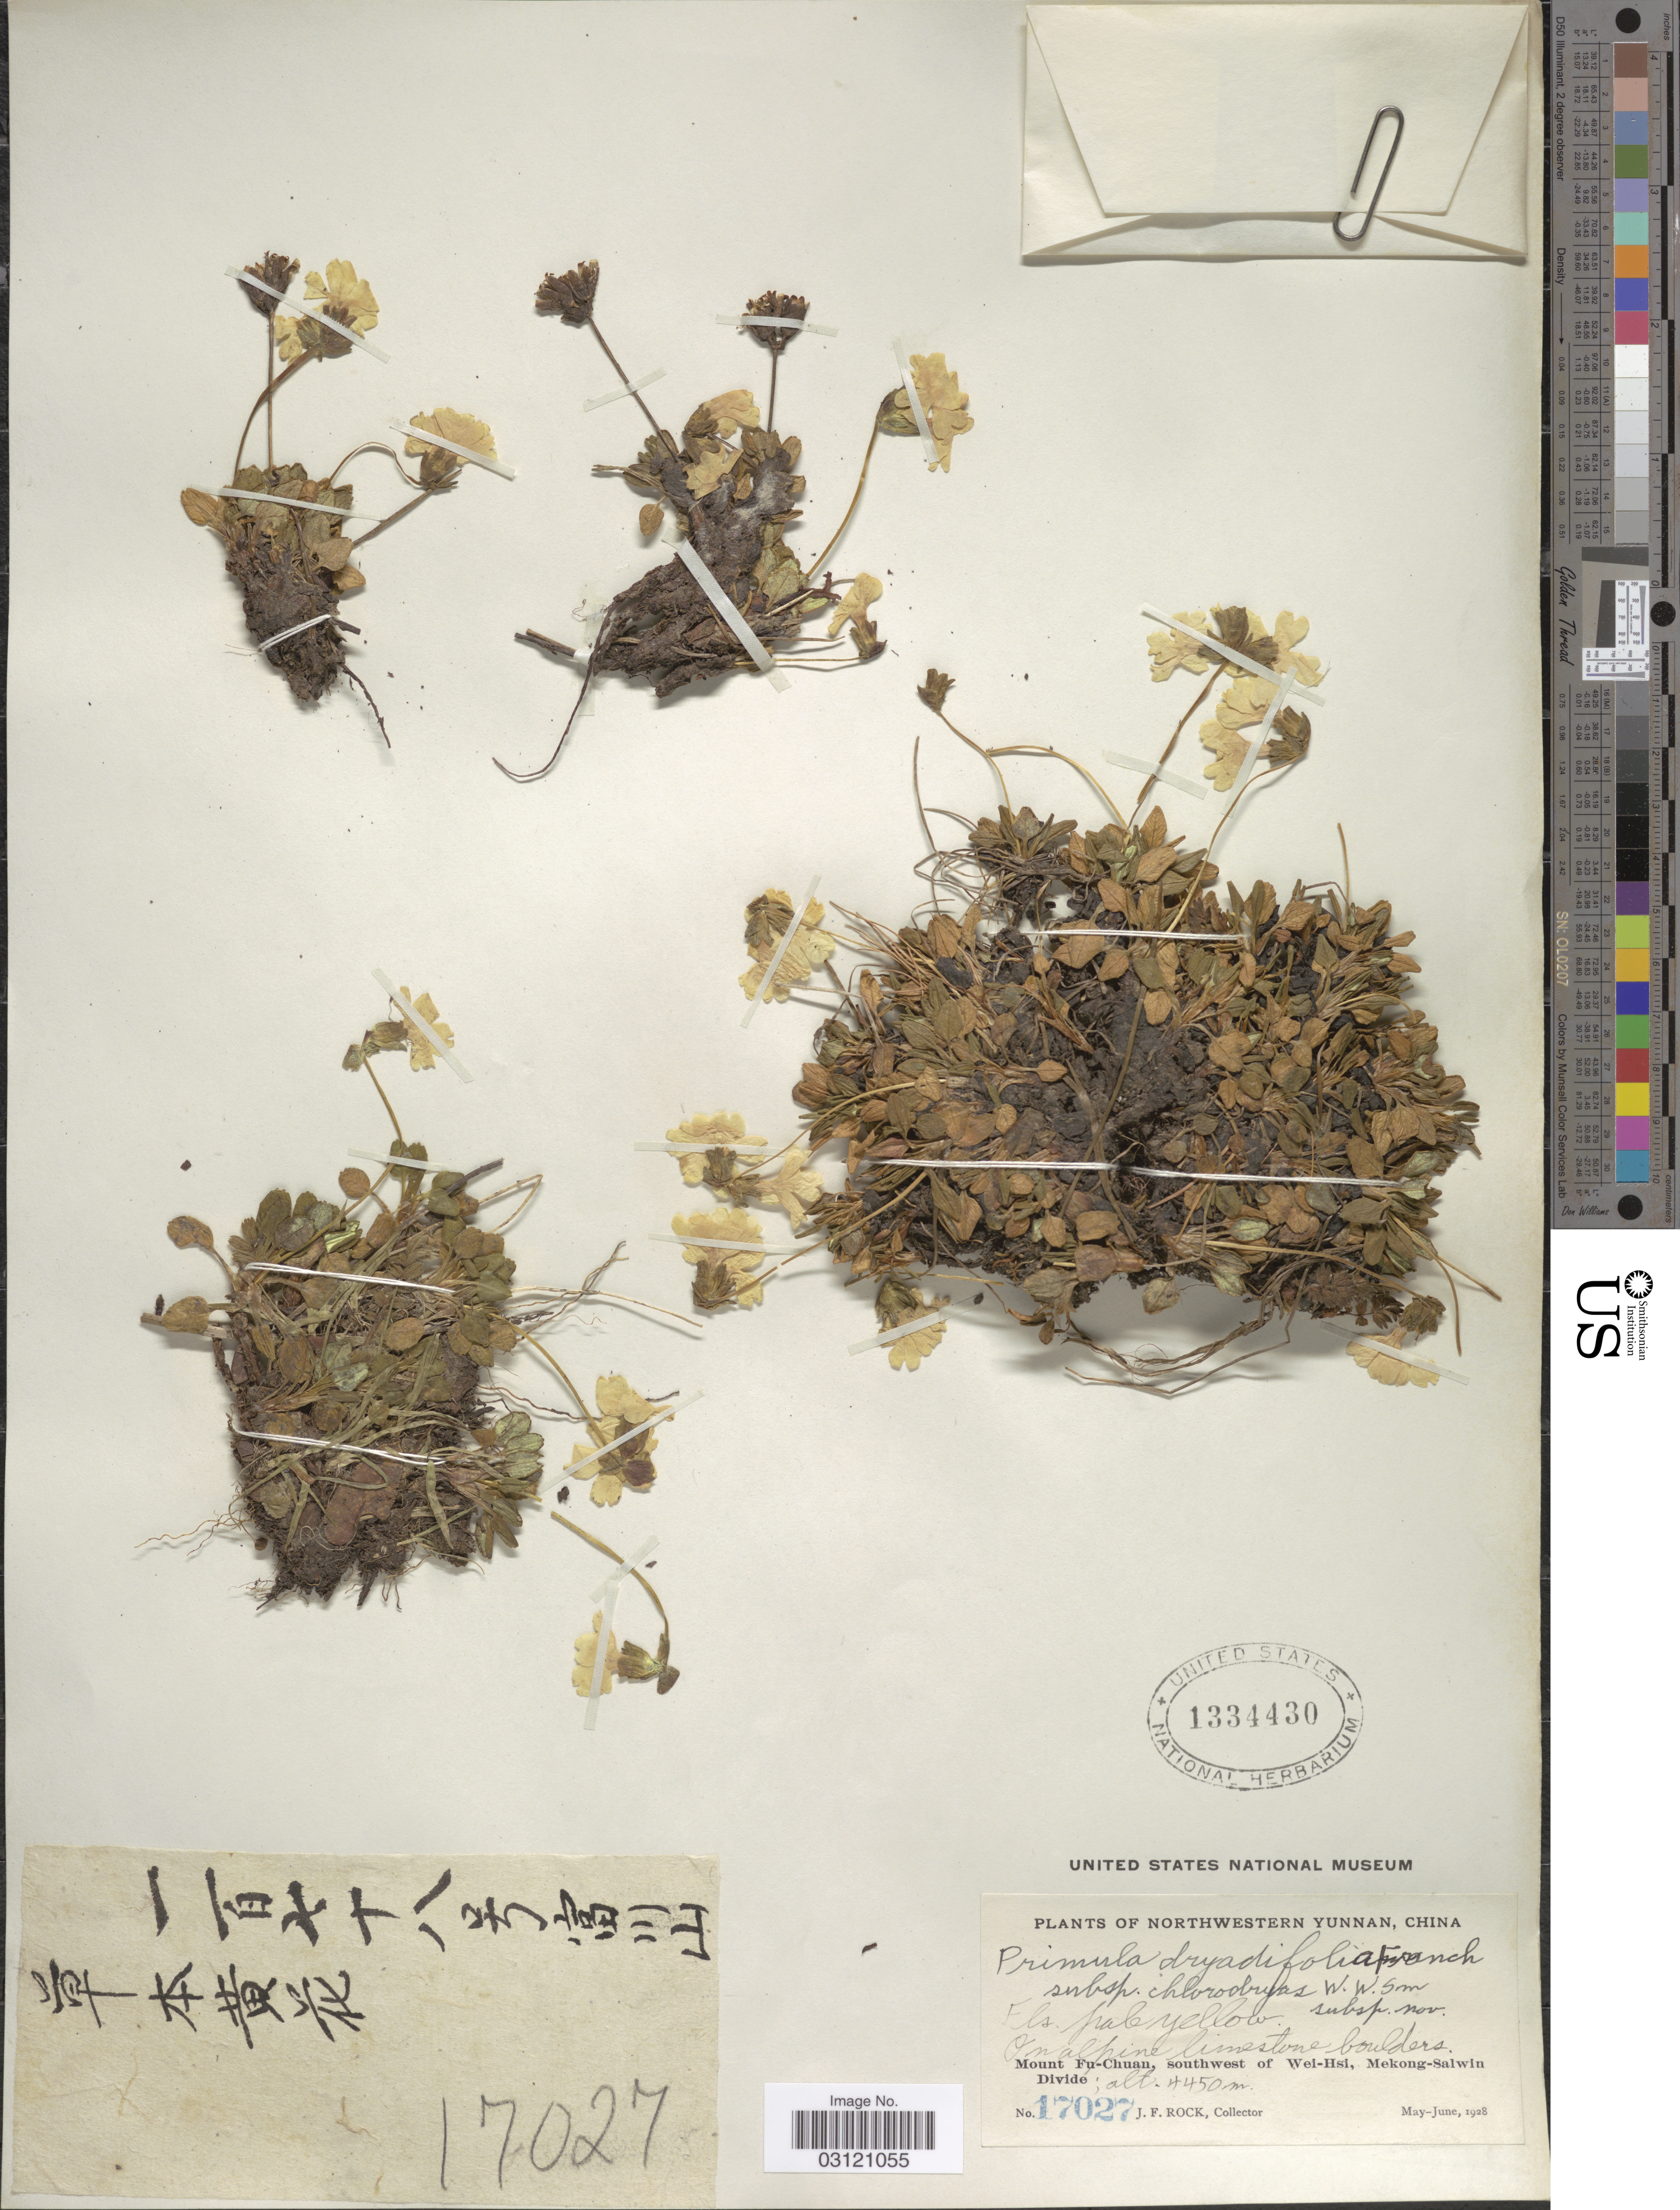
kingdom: Plantae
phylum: Tracheophyta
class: Magnoliopsida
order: Ericales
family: Primulaceae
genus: Primula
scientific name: Primula dryadifolia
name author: Franch.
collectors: J. Rock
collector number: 17027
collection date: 1928-05/1928-06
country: China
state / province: Yunnan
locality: Northwestern Yunnan. Mount Fu-Chuan, southwest of Wei-Hsi, Mekong-Salwin Divide.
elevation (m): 4450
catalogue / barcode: US 1334430